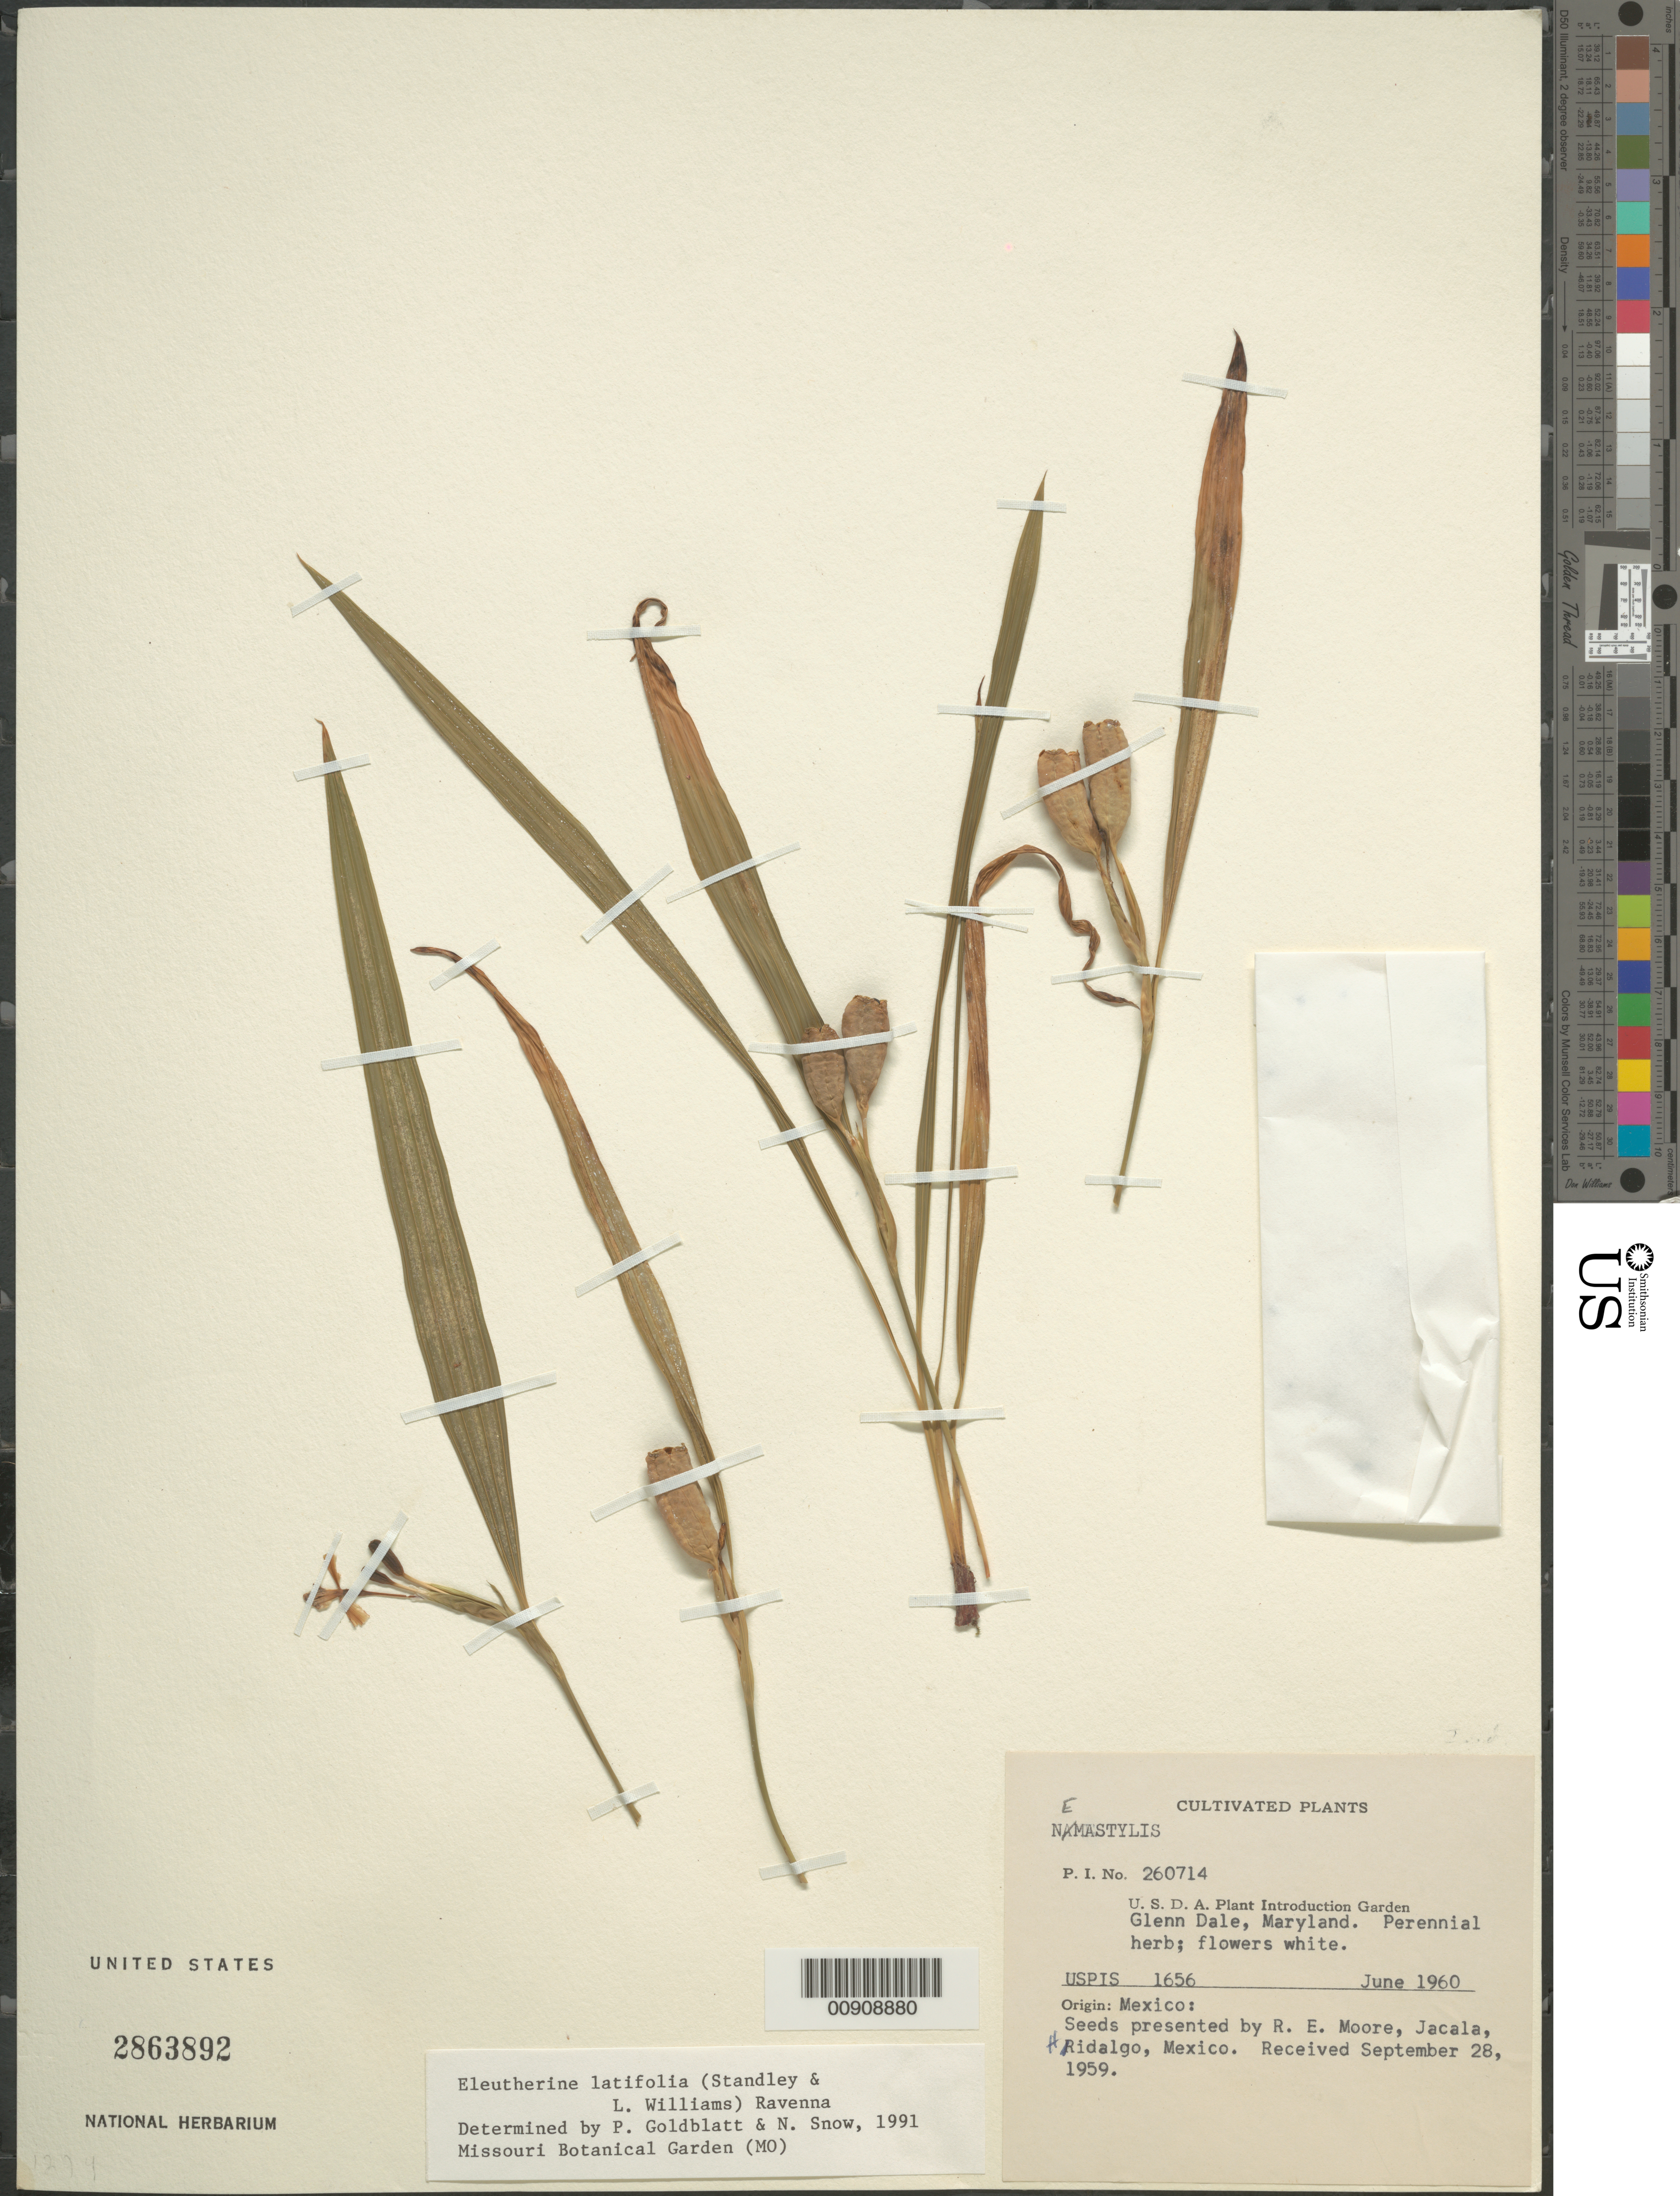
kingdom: Plantae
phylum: Tracheophyta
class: Liliopsida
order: Asparagales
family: Iridaceae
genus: Eleutherine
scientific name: Eleutherine latifolia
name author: (Standl. & L.O. Williams) Ravenna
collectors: Moore, R. E.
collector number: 260714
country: Mexico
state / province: Hidalgo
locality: Jacala, Hidalgo.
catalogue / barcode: US 2863892